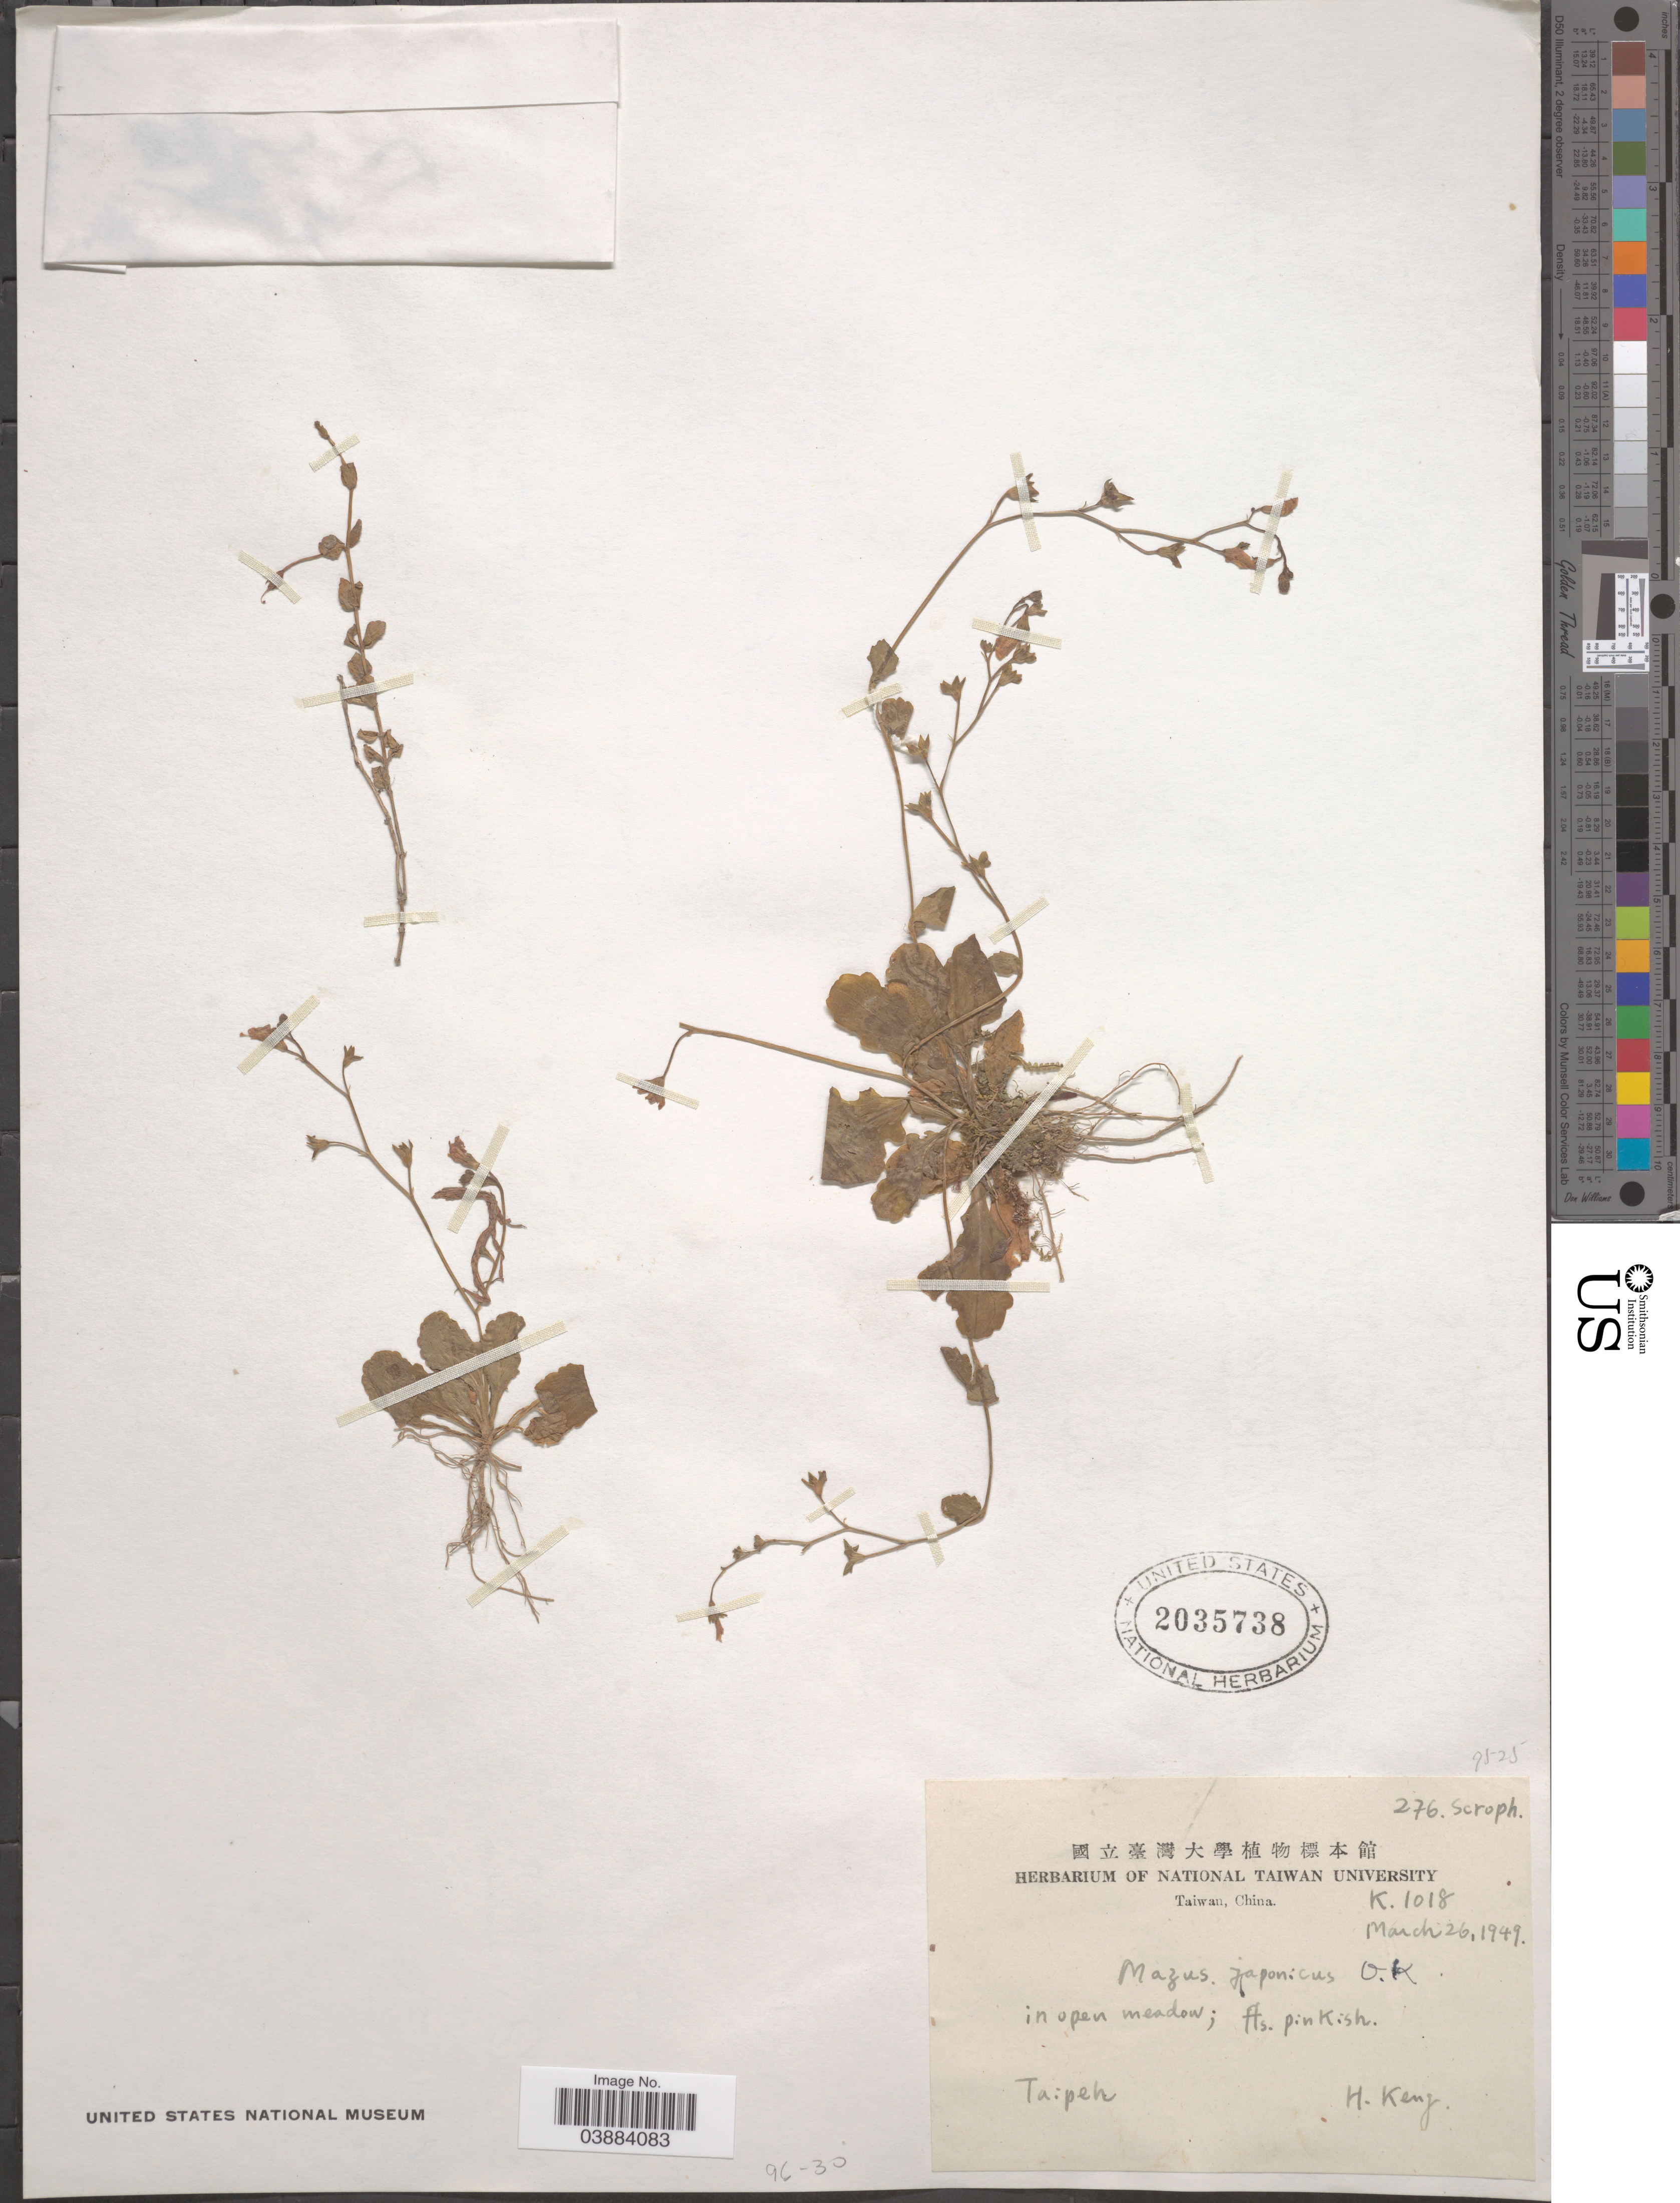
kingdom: Plantae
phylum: Tracheophyta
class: Magnoliopsida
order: Lamiales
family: Mazaceae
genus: Mazus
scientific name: Mazus japonicus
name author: (Thunb.) Kuntze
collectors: H. Keng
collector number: K1018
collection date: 1949-03-26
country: Taiwan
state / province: Taipei City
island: Taiwan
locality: In open meadow. Taipeh.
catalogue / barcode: US 2035738